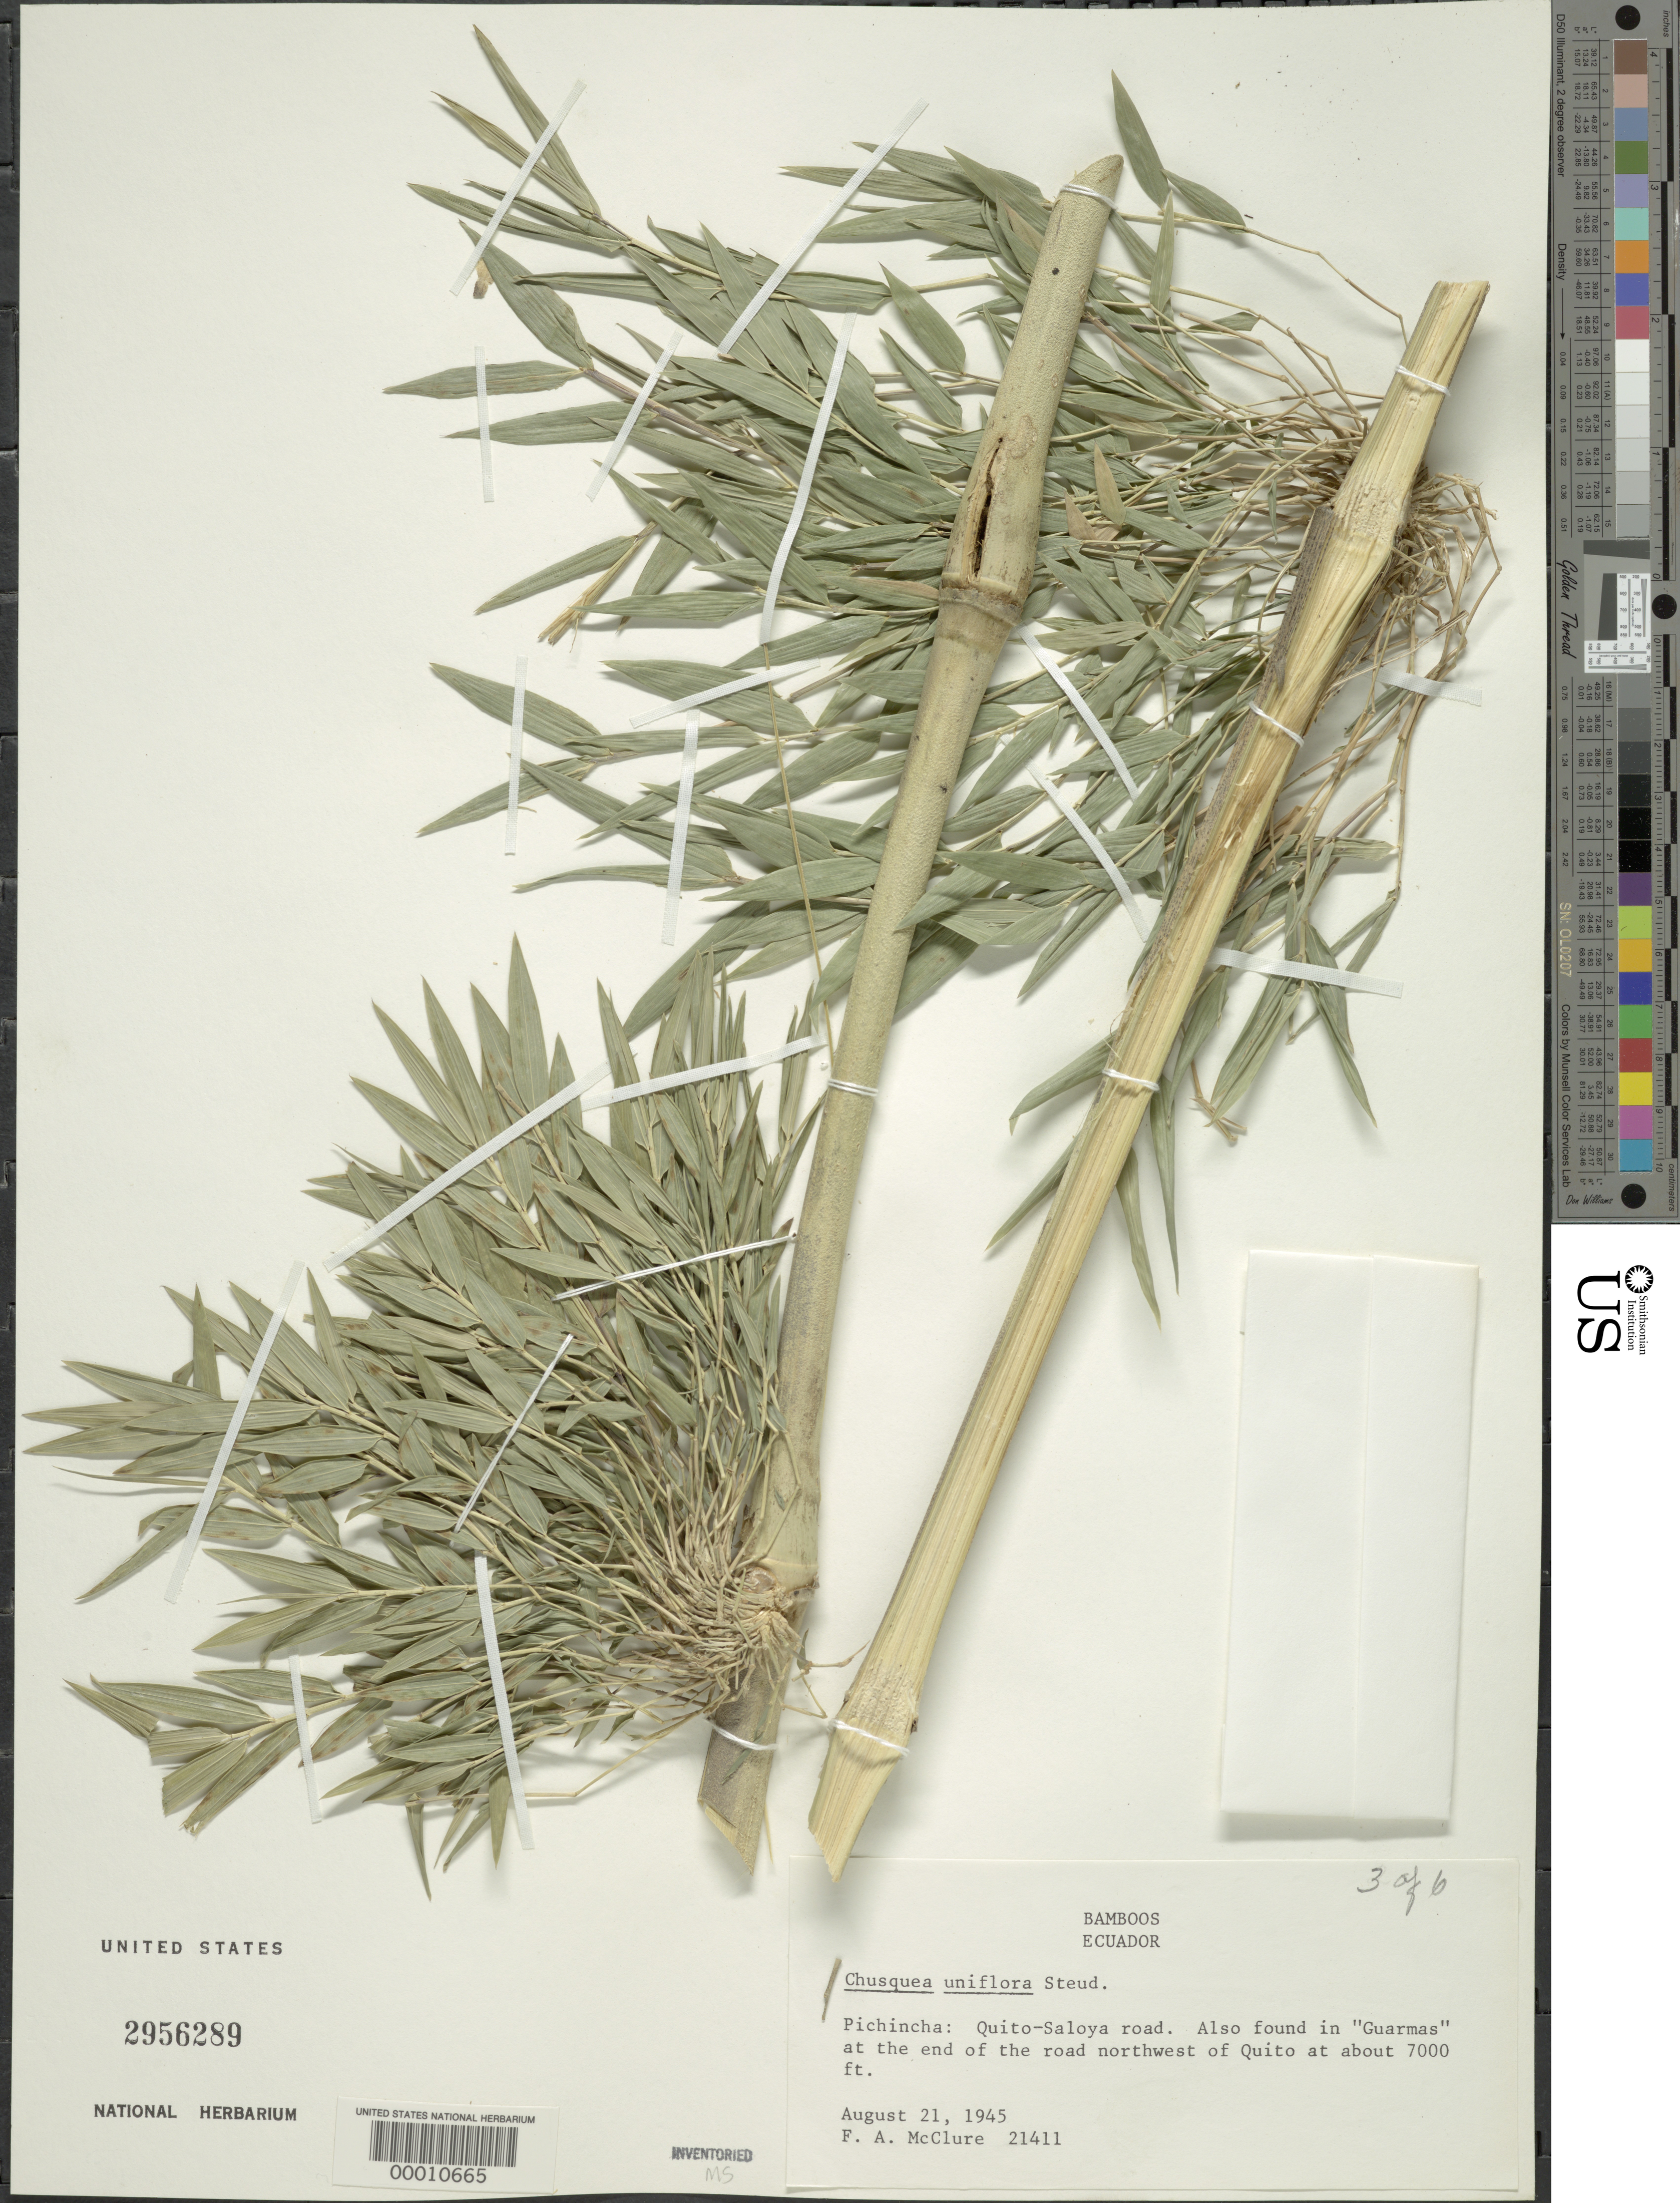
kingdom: Plantae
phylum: Tracheophyta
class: Liliopsida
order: Poales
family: Poaceae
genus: Chusquea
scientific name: Chusquea uniflora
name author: Steud.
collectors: F. A. McClure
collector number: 21411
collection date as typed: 21 Aug 1945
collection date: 1945-08-21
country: Ecuador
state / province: Pichincha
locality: Quito, saloya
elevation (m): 1745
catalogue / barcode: US 2956289